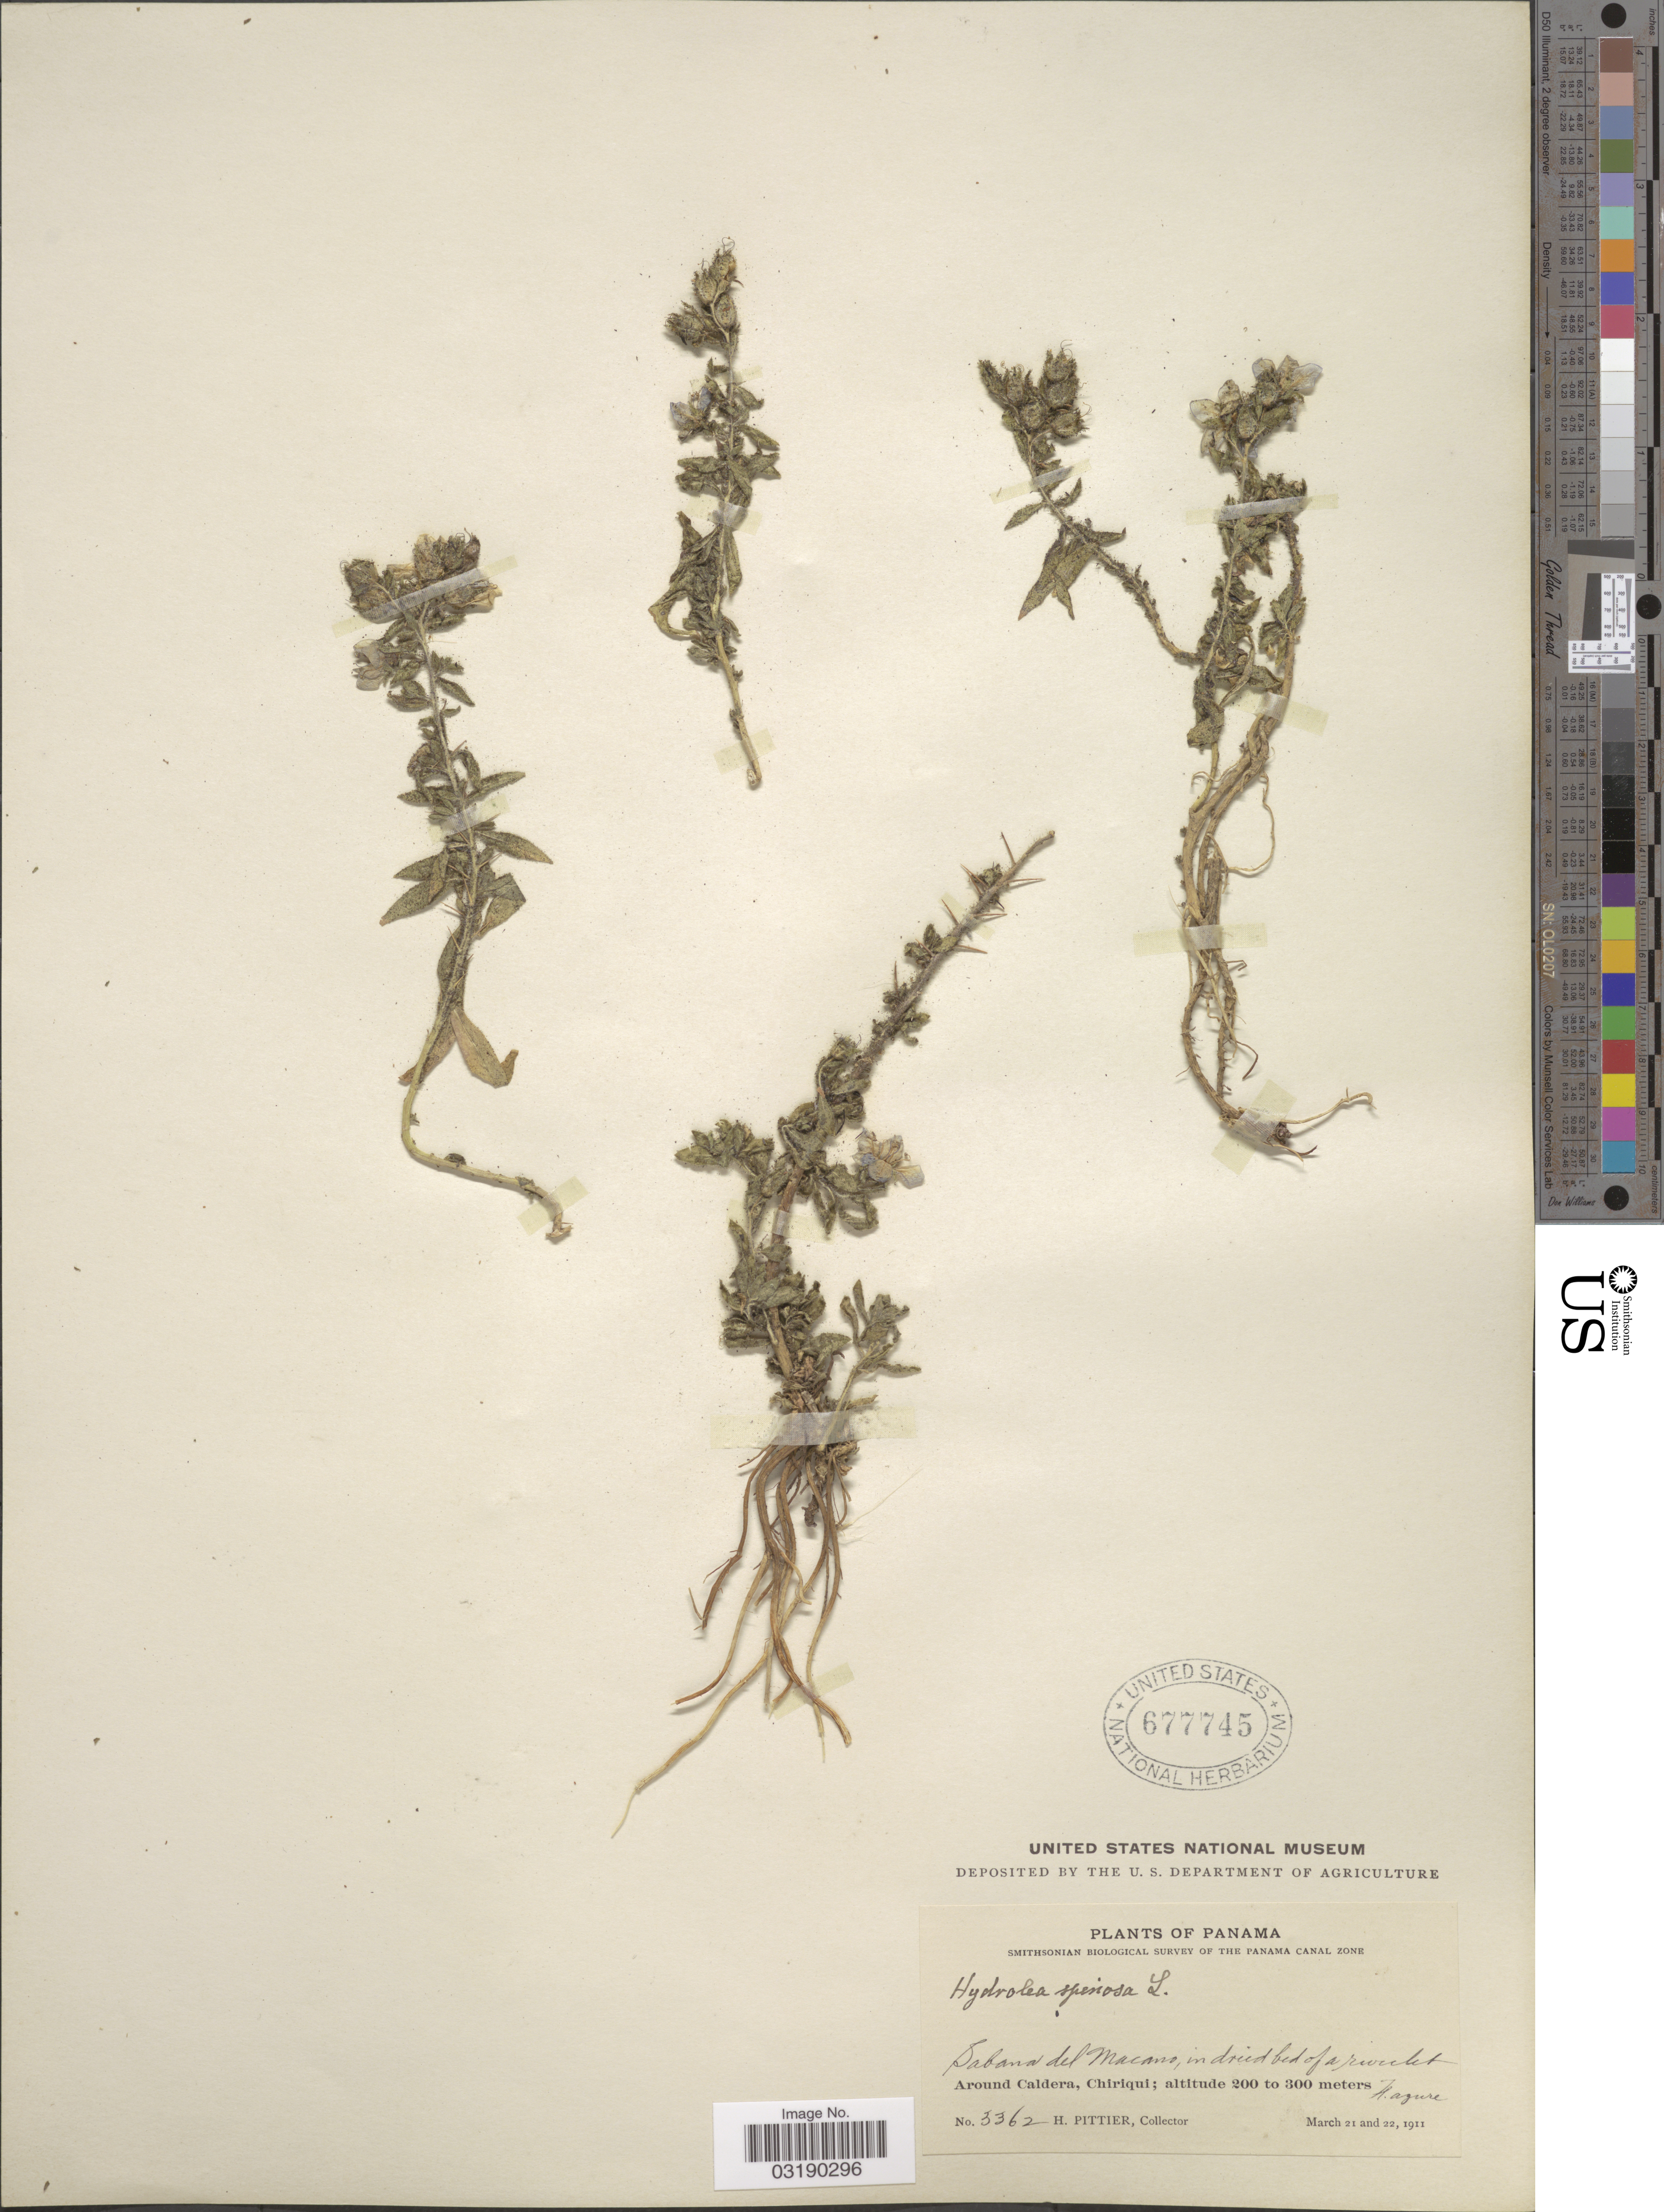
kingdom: Plantae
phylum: Tracheophyta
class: Magnoliopsida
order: Solanales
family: Hydroleaceae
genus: Hydrolea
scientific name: Hydrolea spinosa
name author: L.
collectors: H. F. Pittier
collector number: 3362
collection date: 1911-03-21/1911-03-22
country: Panama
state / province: Chiriqui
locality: The Panama Canal Zone. Sabana del Macano. Around Caldera, Chiriqui.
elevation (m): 200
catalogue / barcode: US 677745